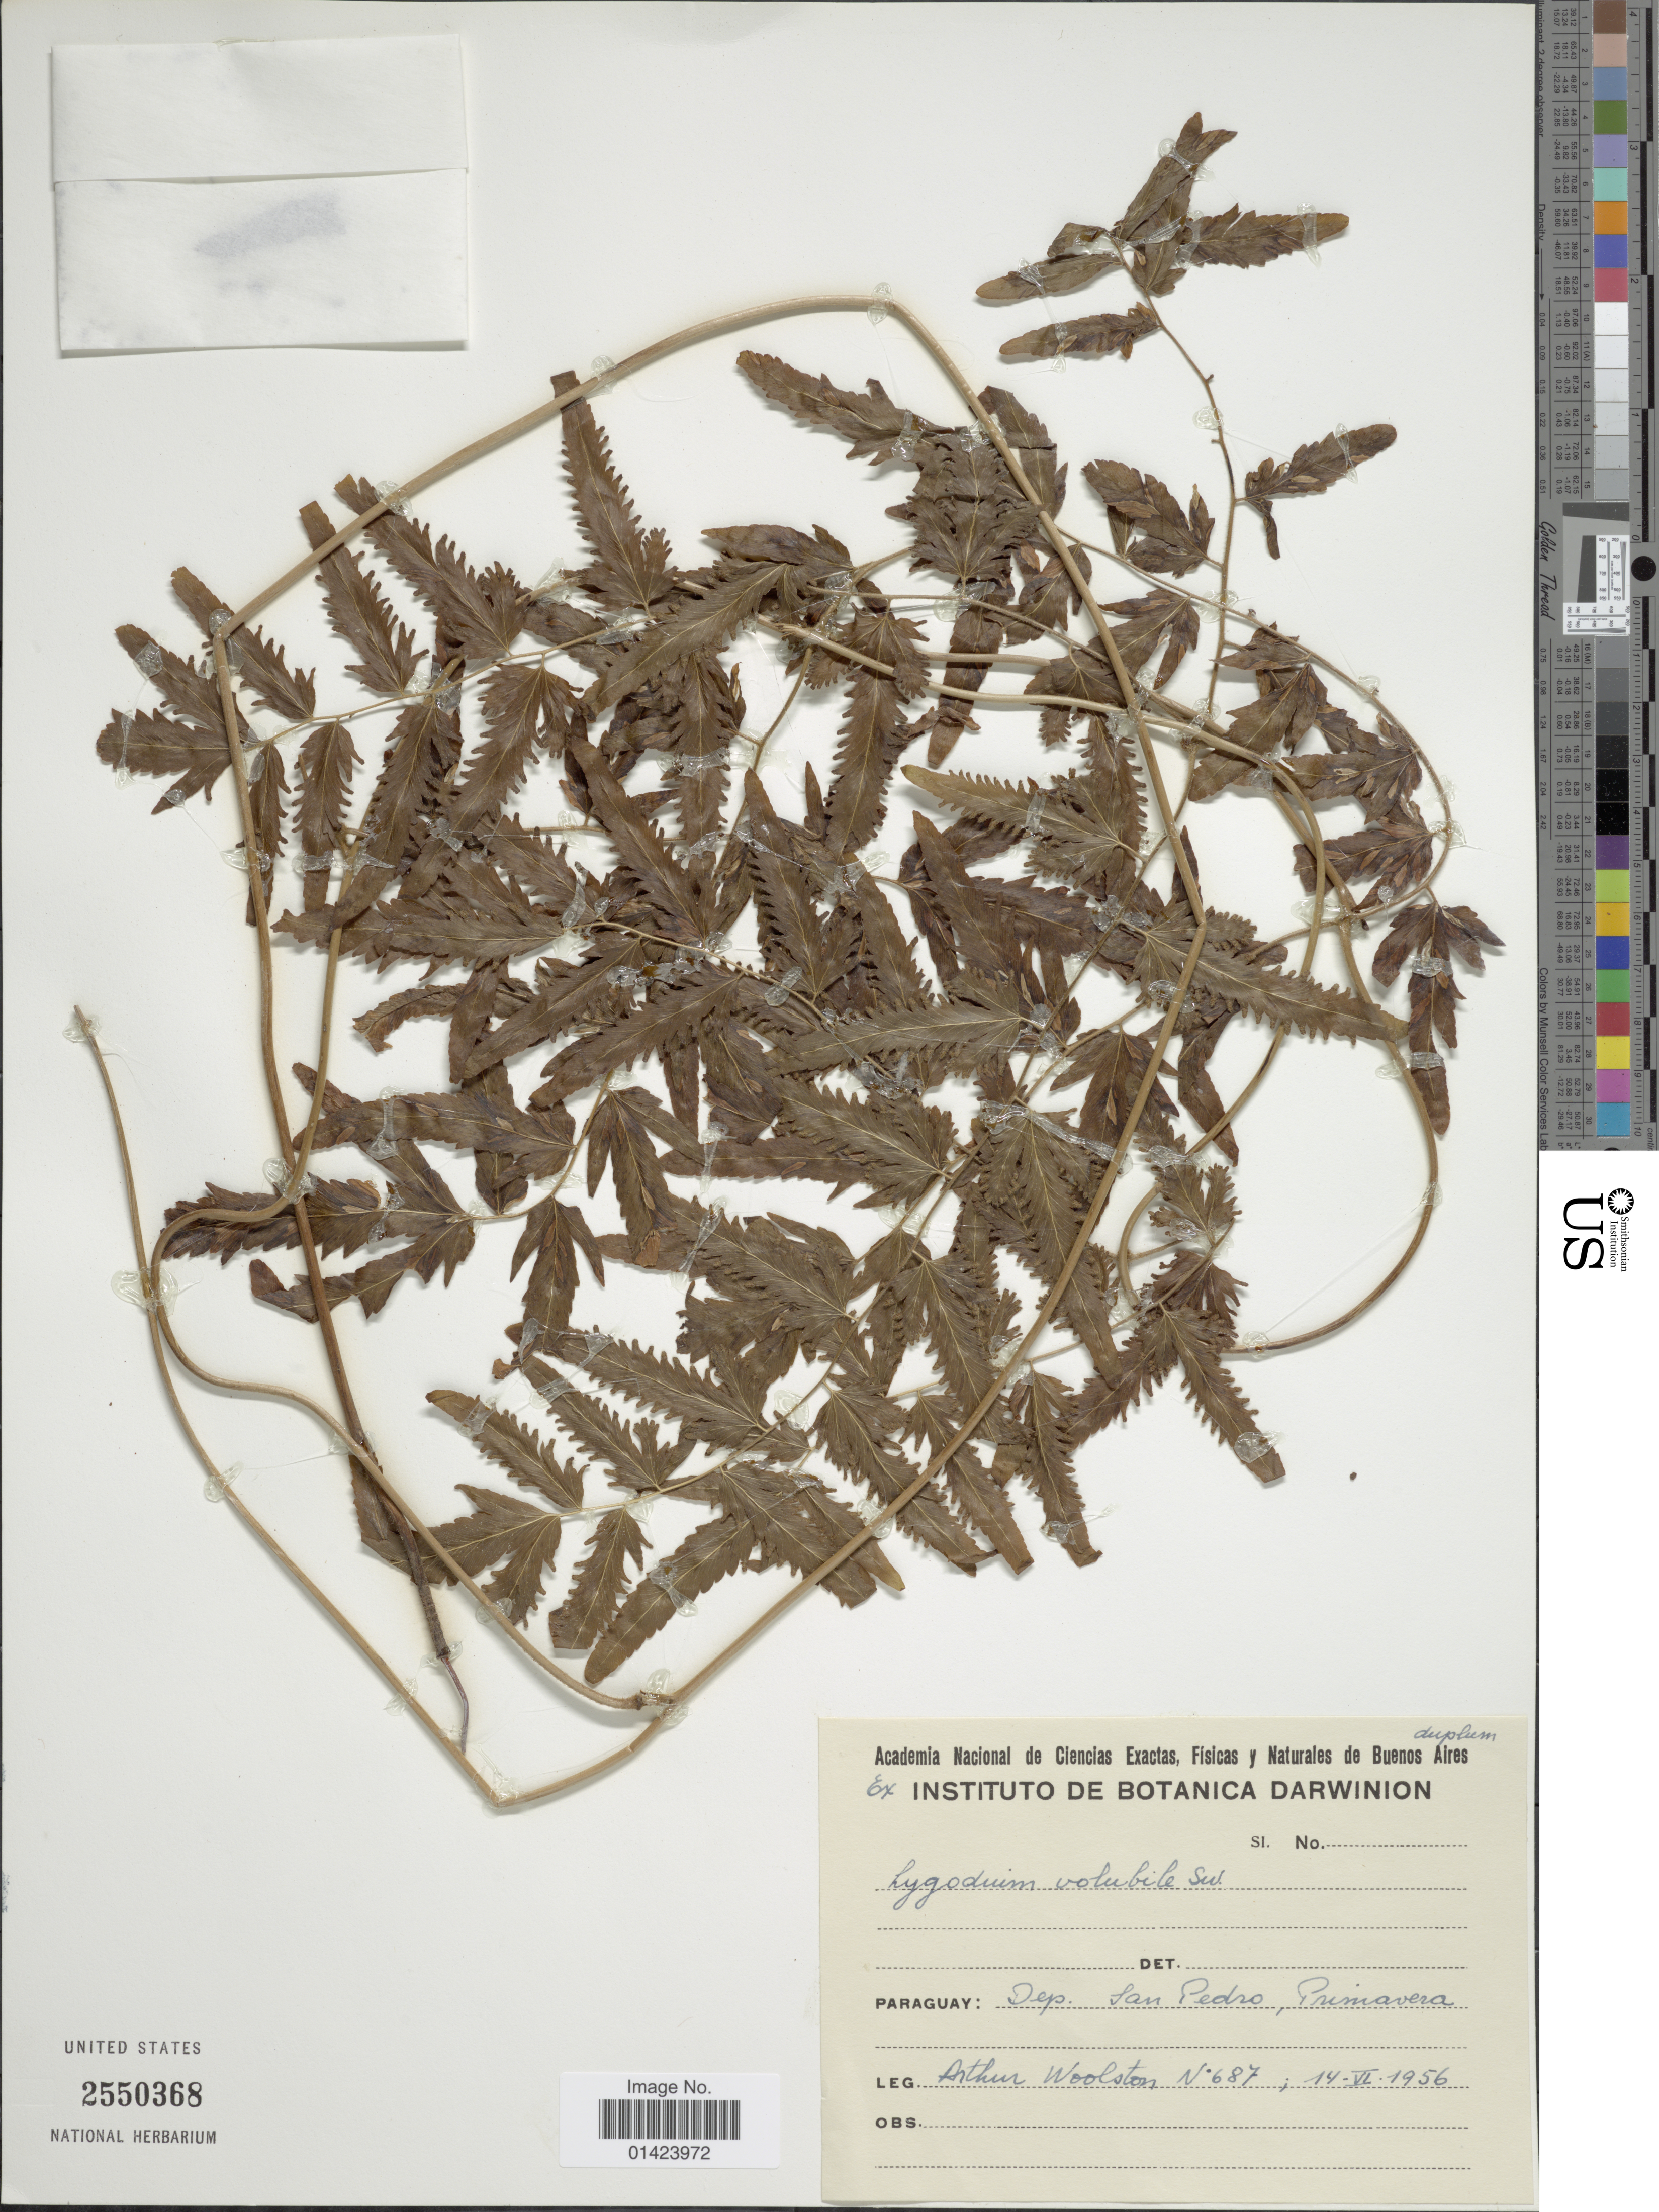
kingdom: Plantae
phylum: Tracheophyta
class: Polypodiopsida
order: Schizaeales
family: Lygodiaceae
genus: Lygodium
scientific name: Lygodium volubile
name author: Sw.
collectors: A. L. Woolston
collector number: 687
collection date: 1956-06-14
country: Paraguay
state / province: San Pedro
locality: Dep. San Pedro, primavera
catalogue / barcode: US 2550368